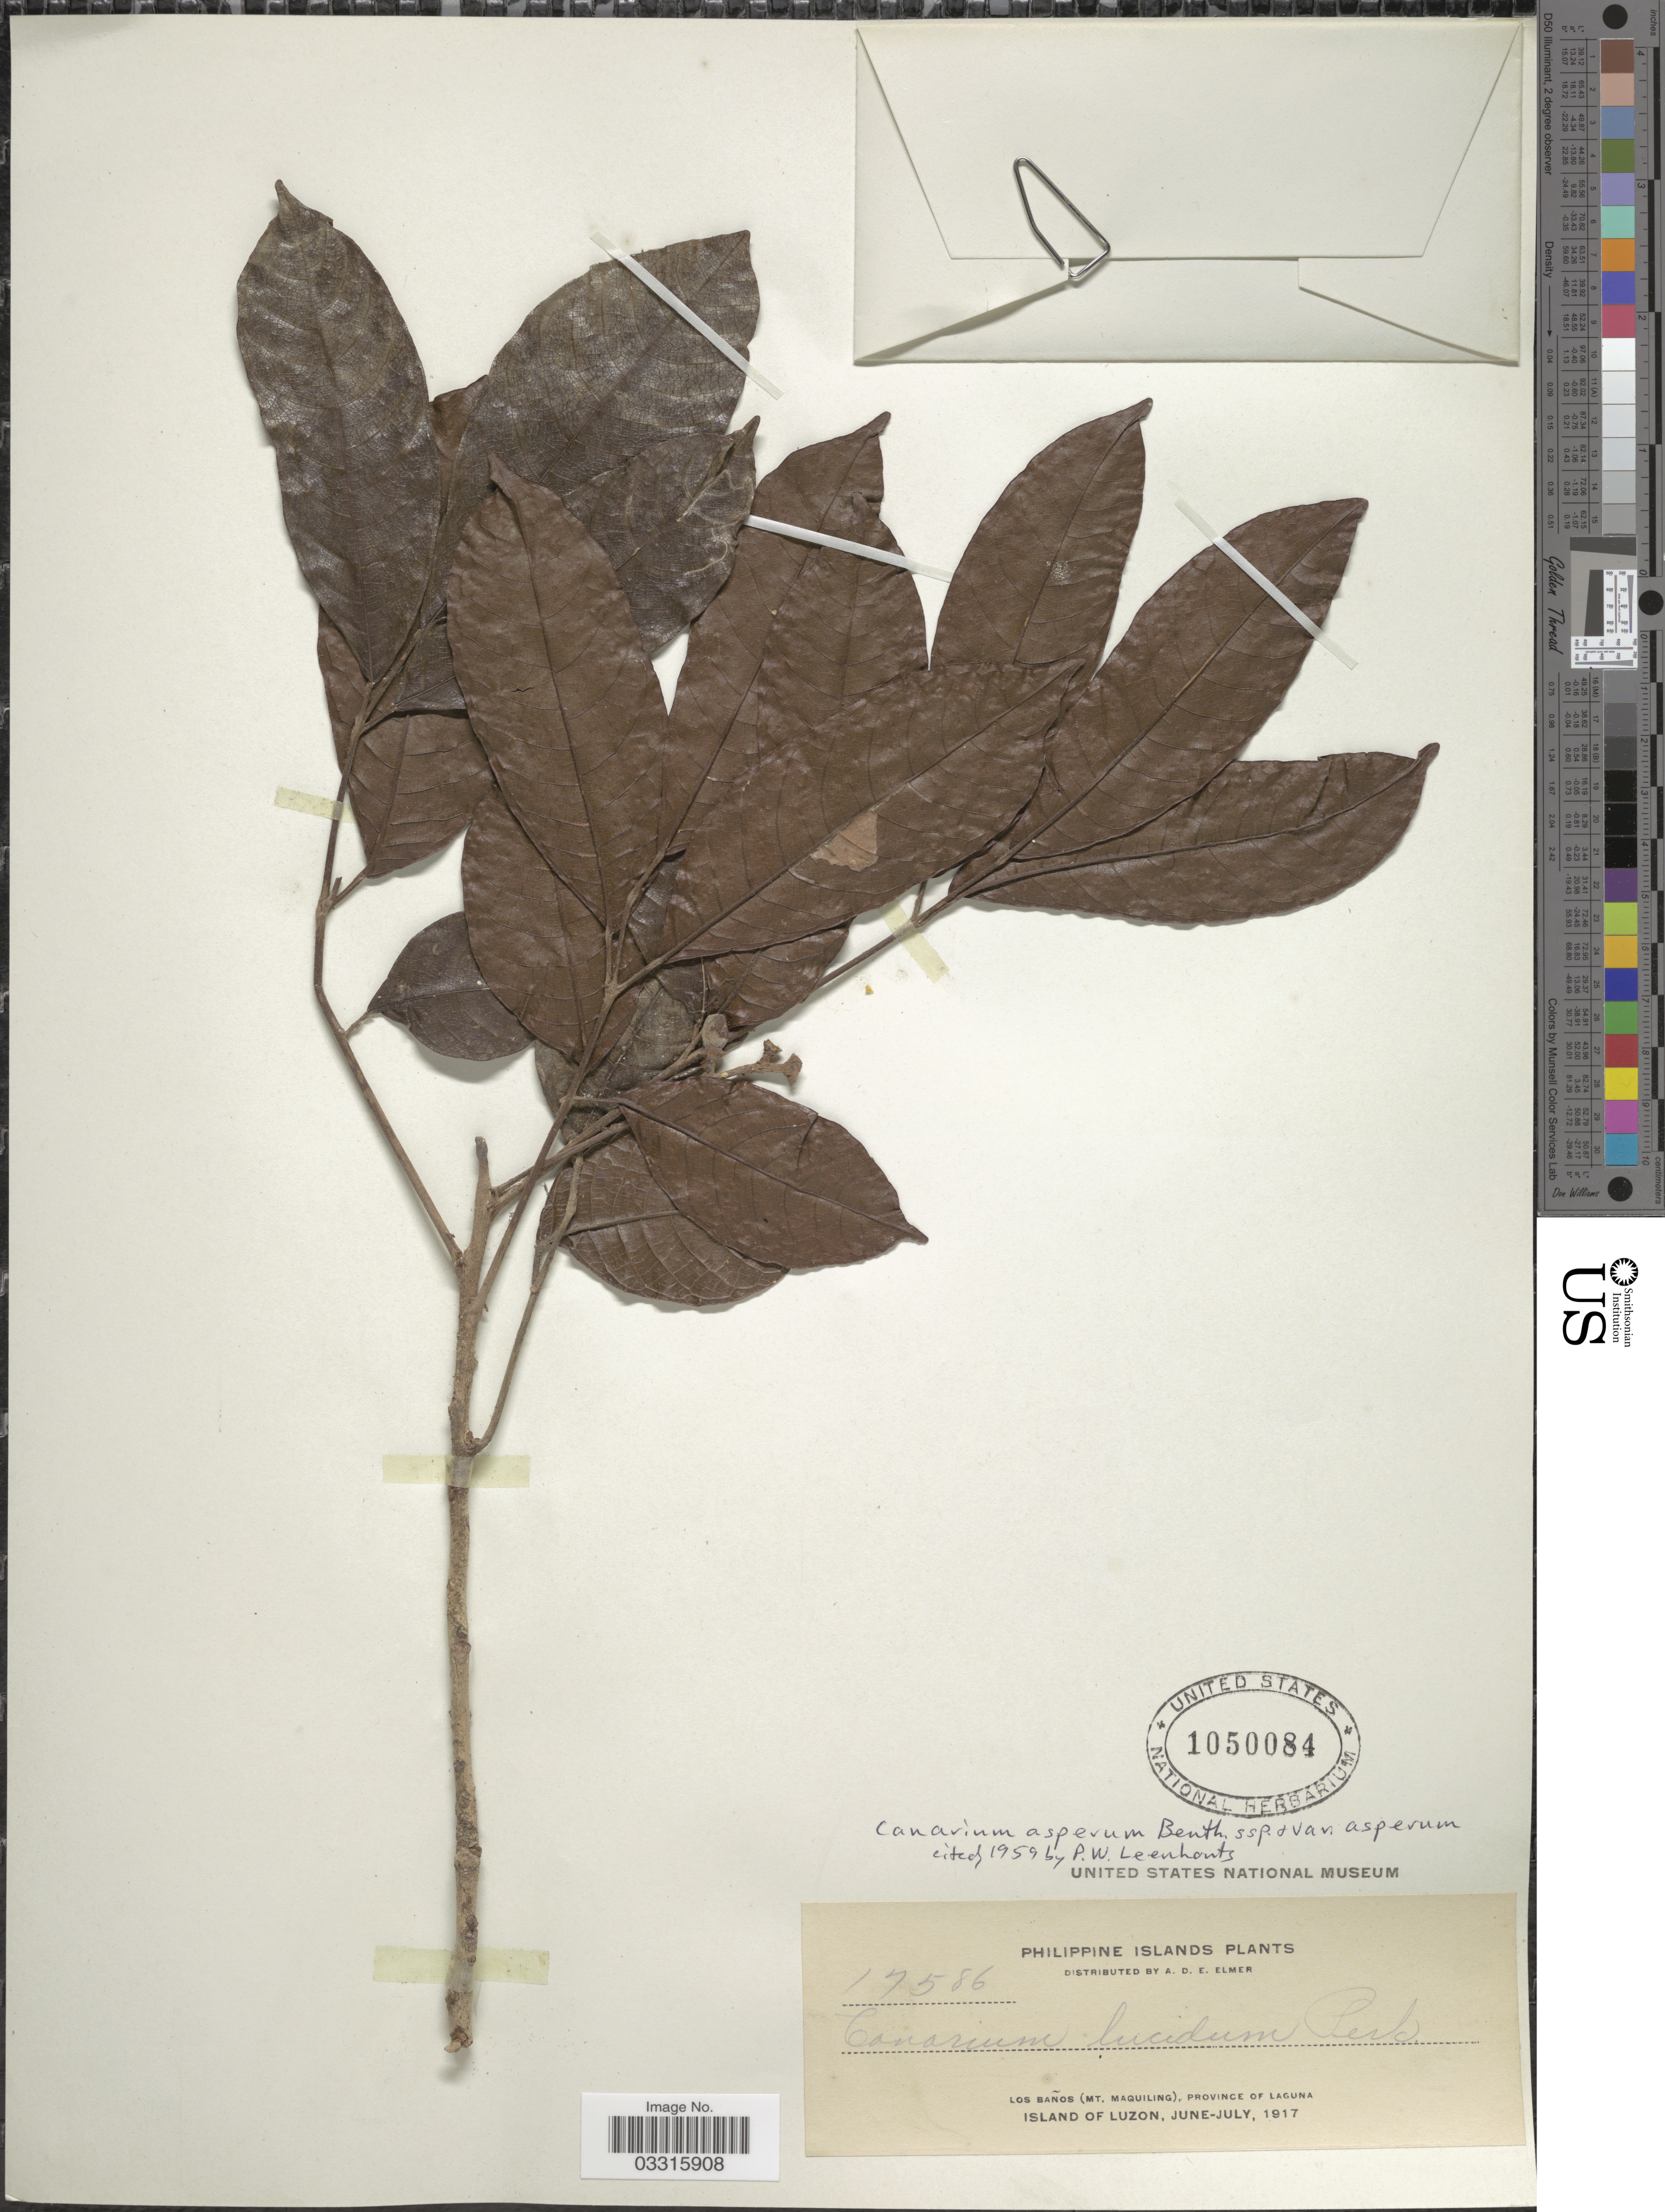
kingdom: Plantae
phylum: Tracheophyta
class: Magnoliopsida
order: Sapindales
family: Burseraceae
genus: Canarium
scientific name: Canarium asperum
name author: Benth.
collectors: A. D. E. Elmer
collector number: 17586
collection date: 1917-06/1917-07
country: Philippines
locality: Los Baños (Mt. Maquiling), Province of Laguna, Island of Luzon.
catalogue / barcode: US 1050084